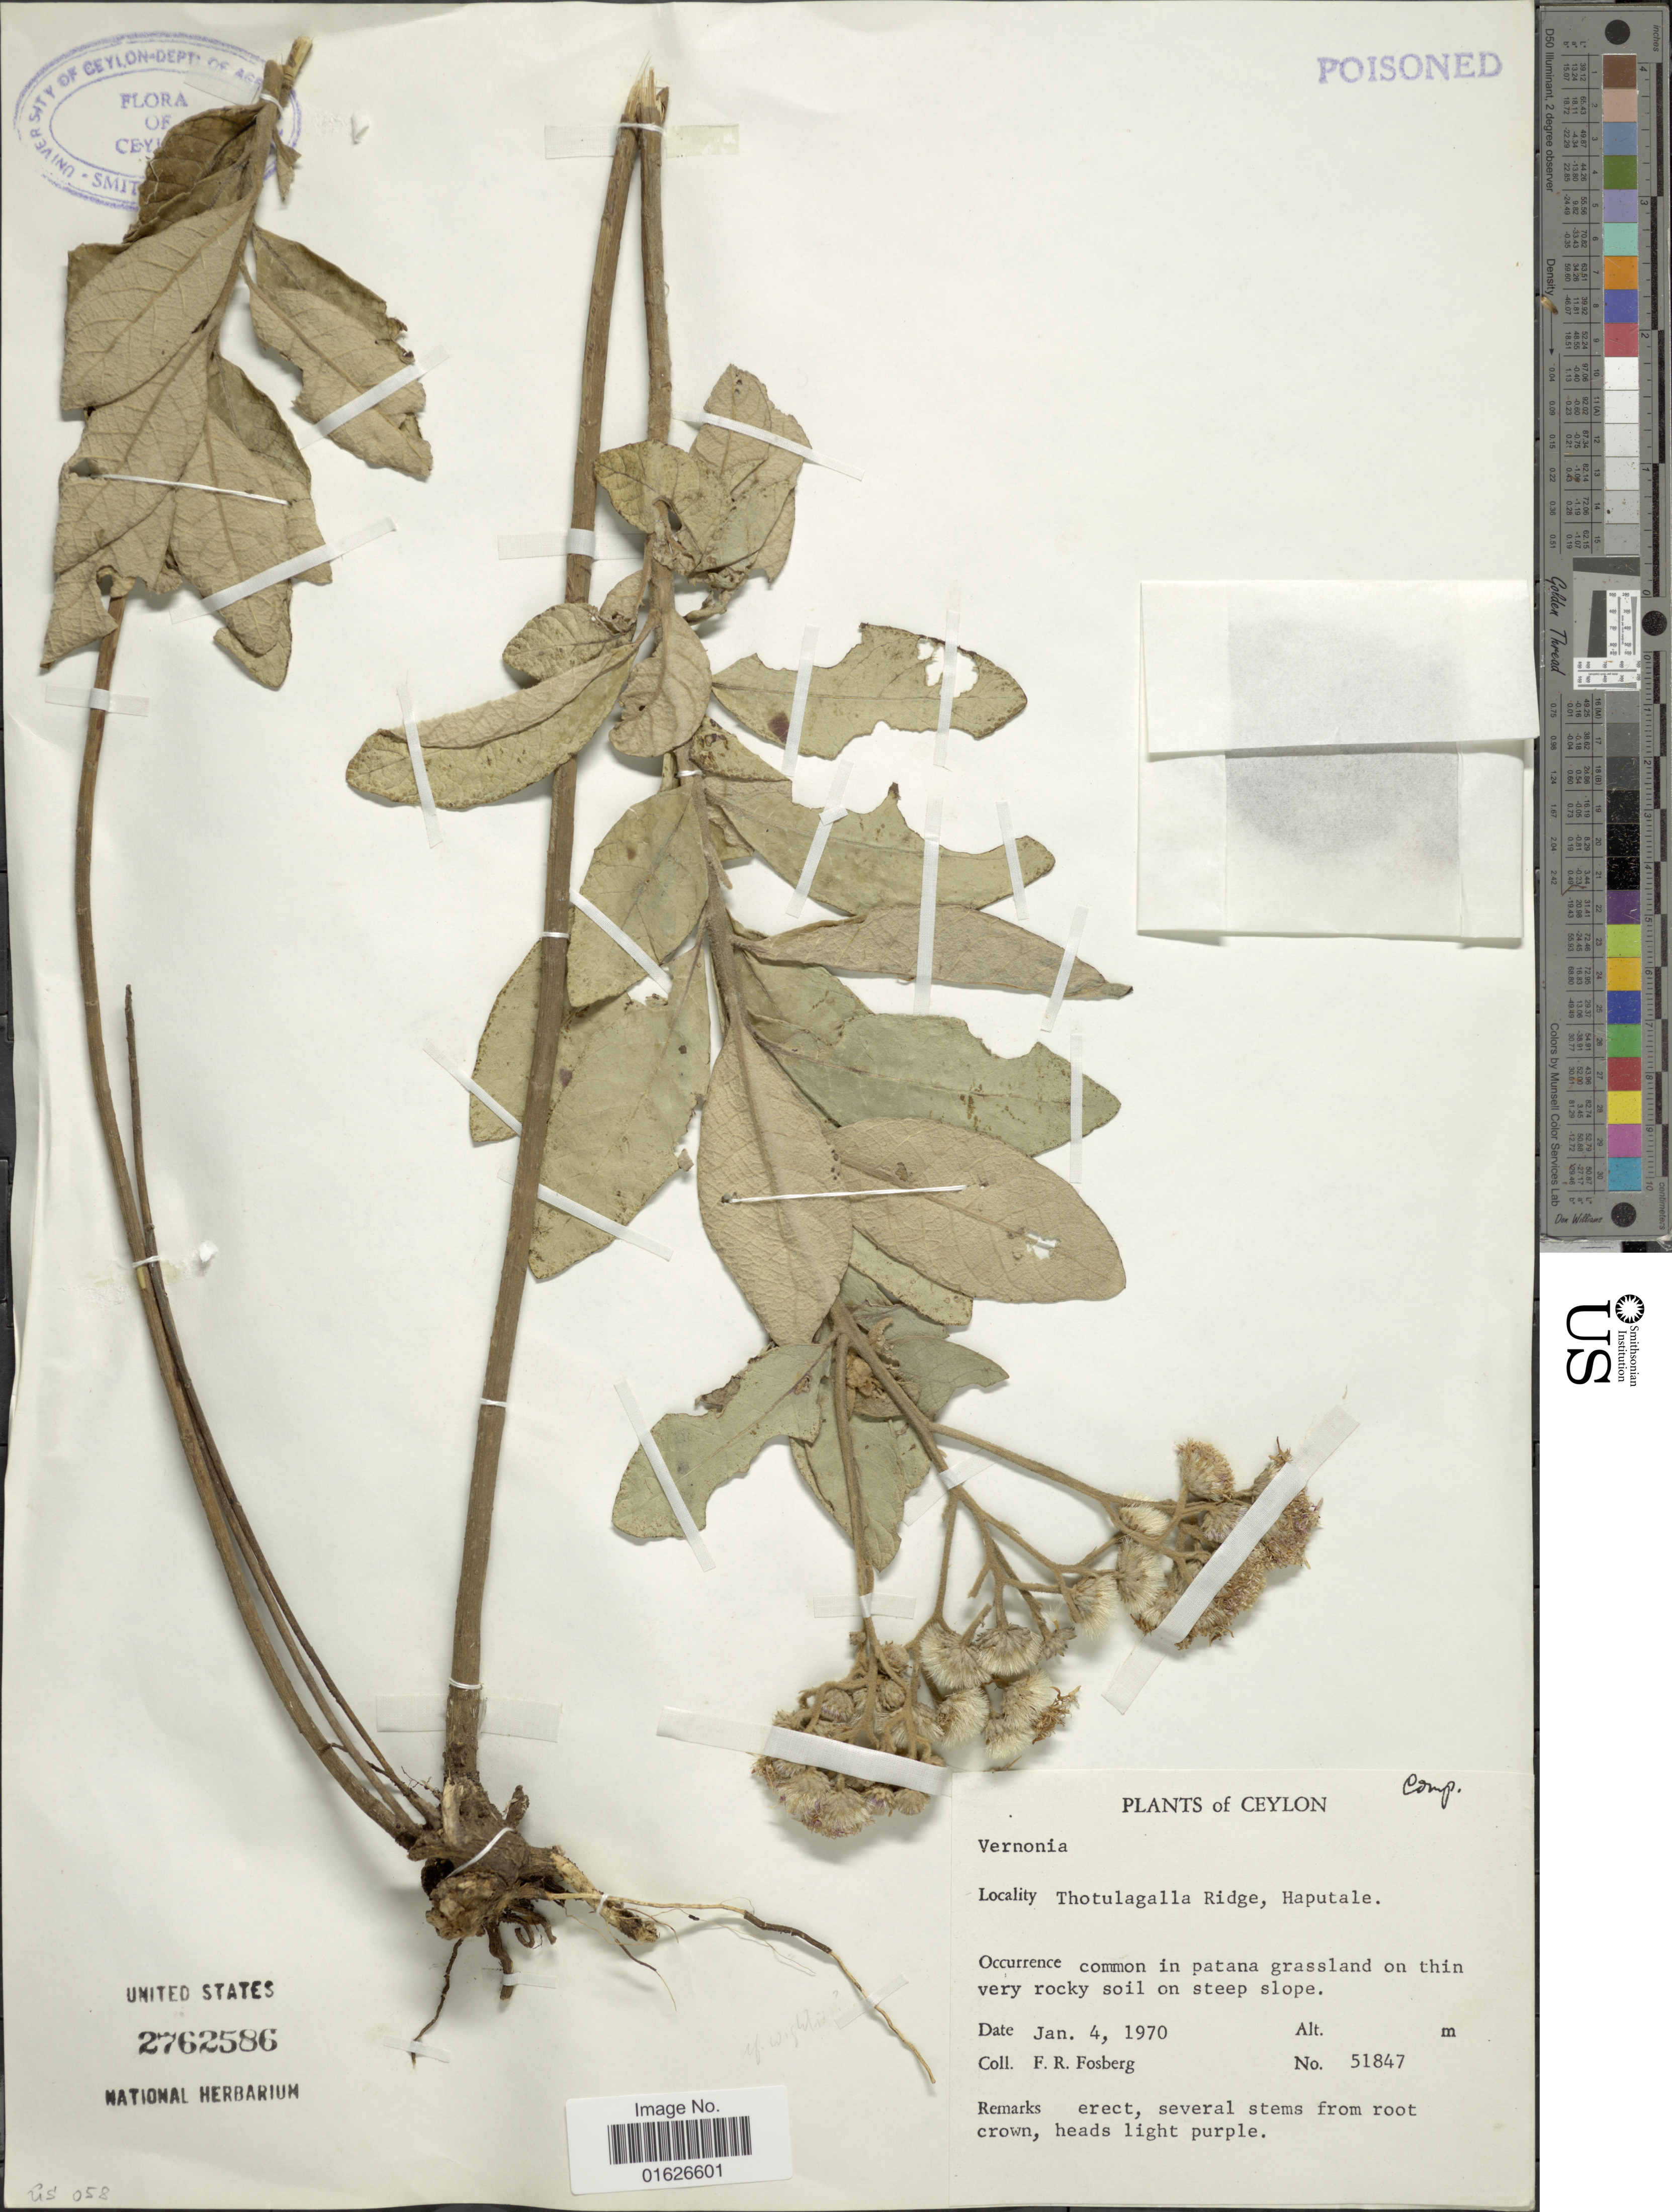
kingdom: Plantae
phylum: Tracheophyta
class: Magnoliopsida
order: Asterales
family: Asteraceae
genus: Uniyala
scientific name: Uniyala wightiana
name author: (Arn.) H. Rob. & Skvarla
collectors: F. R. Fosberg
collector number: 51847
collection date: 1970-01-04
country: Sri Lanka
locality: Ceylon, Thotulagalla Ridge, Haputale.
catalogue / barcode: US 2762586